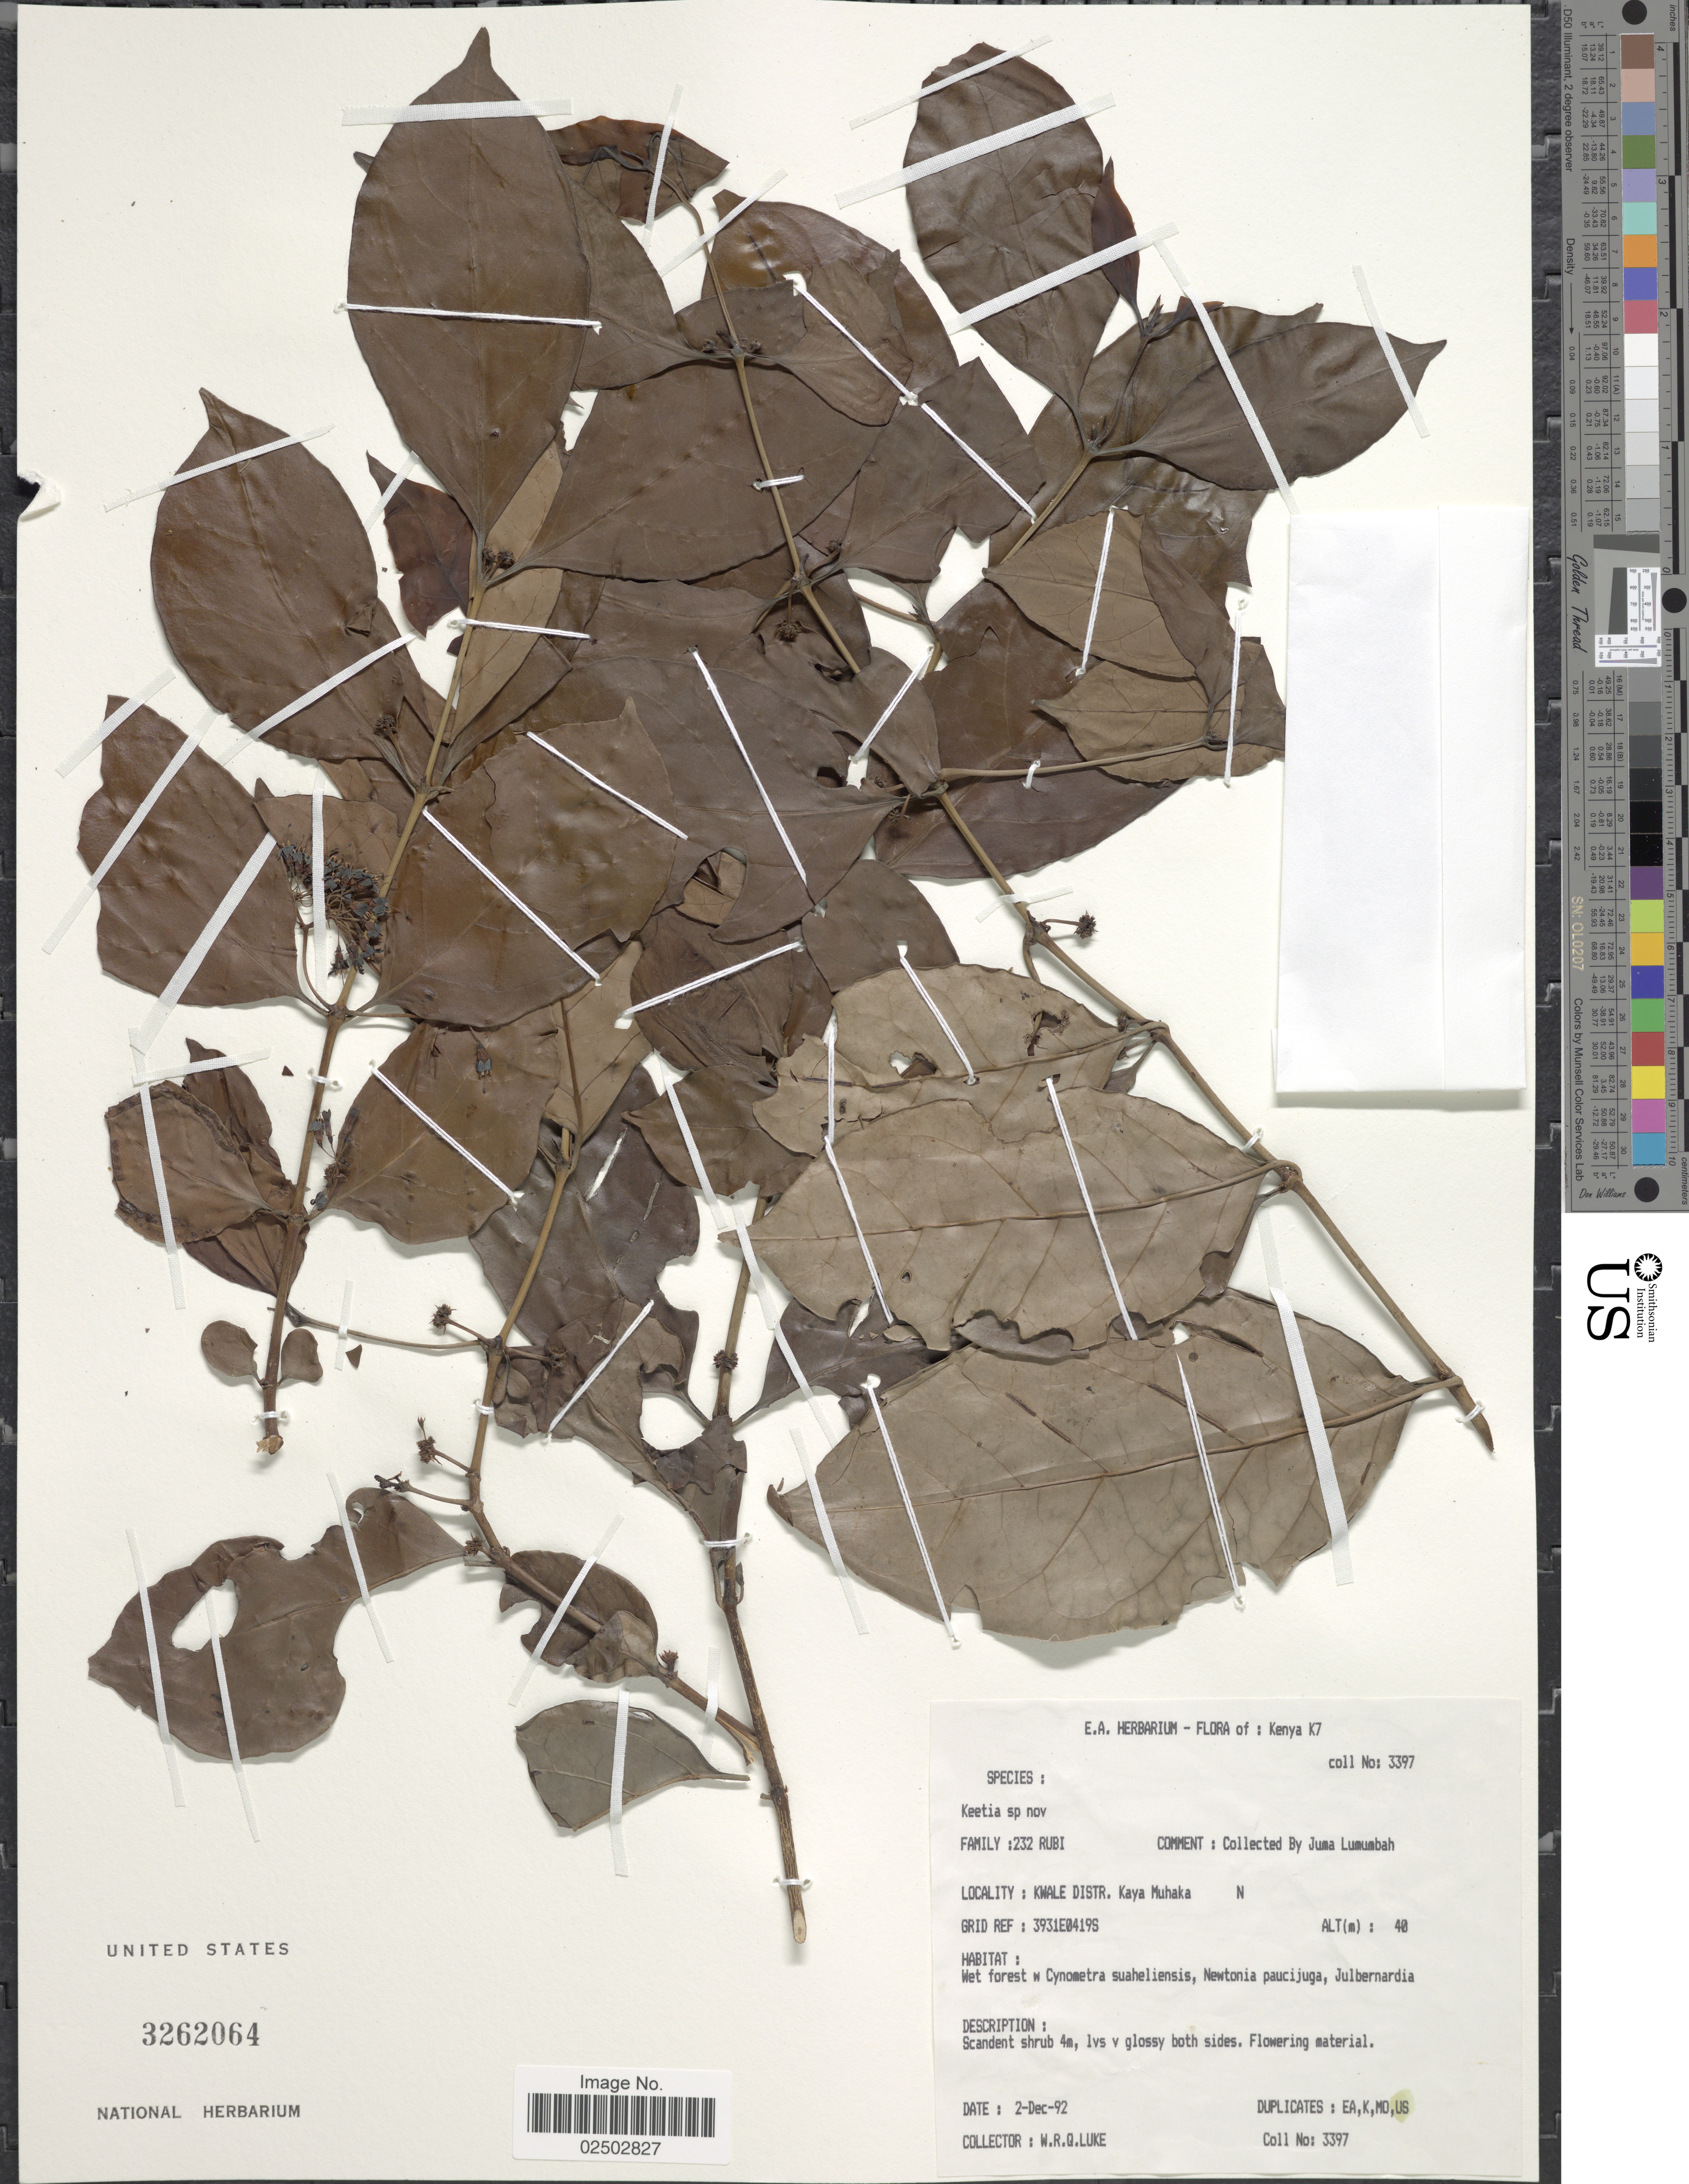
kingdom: Plantae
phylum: Tracheophyta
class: Magnoliopsida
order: Gentianales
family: Rubiaceae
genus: Keetia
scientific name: Keetia sp.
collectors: Q. Luke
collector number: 3397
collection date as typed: Transcribed d/m/y: 2/12/92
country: Kenya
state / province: Kwale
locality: Kwale Distr., Kenya, K7, Kaya Muhaka N, Grid Ref: 3931E0419S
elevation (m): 40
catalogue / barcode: US 3262064